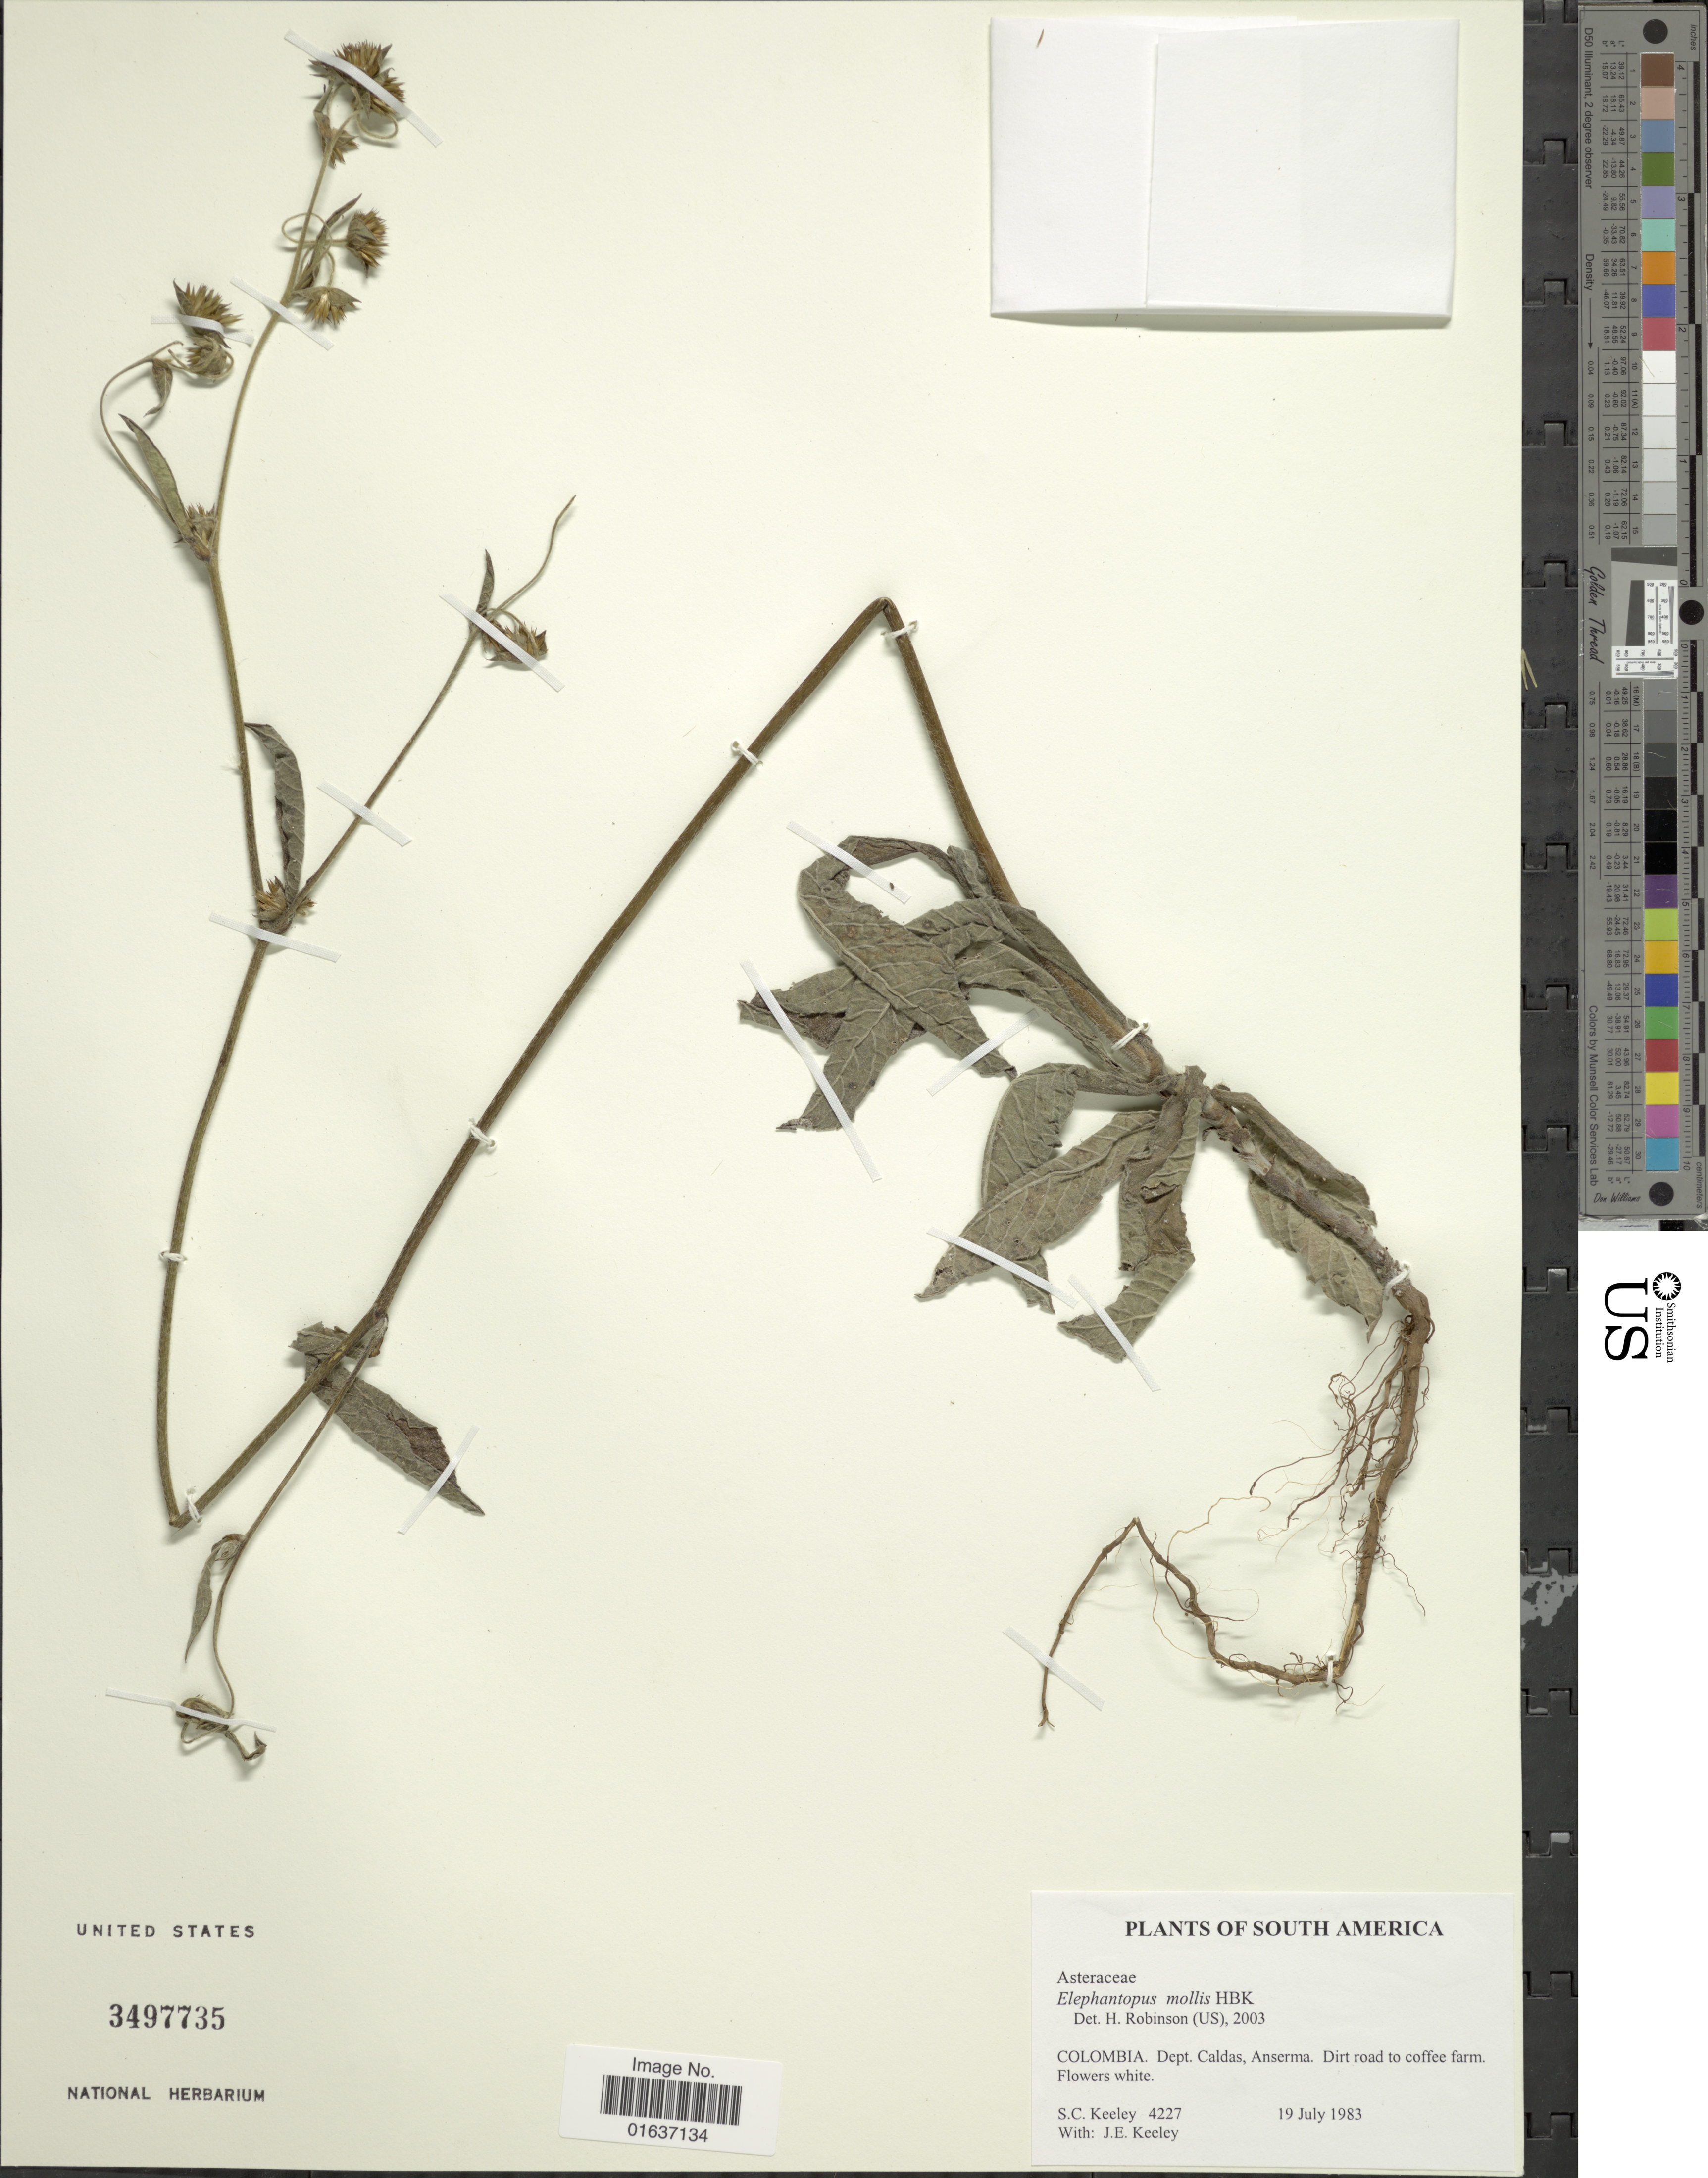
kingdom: Plantae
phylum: Tracheophyta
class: Magnoliopsida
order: Asterales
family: Asteraceae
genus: Elephantopus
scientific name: Elephantopus mollis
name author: Kunth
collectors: S. C. Keeley & J. E. Keeley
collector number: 4227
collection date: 1983-07-19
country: Colombia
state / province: Caldas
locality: Anserma, dirt road to coffee farm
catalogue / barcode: US 3497735